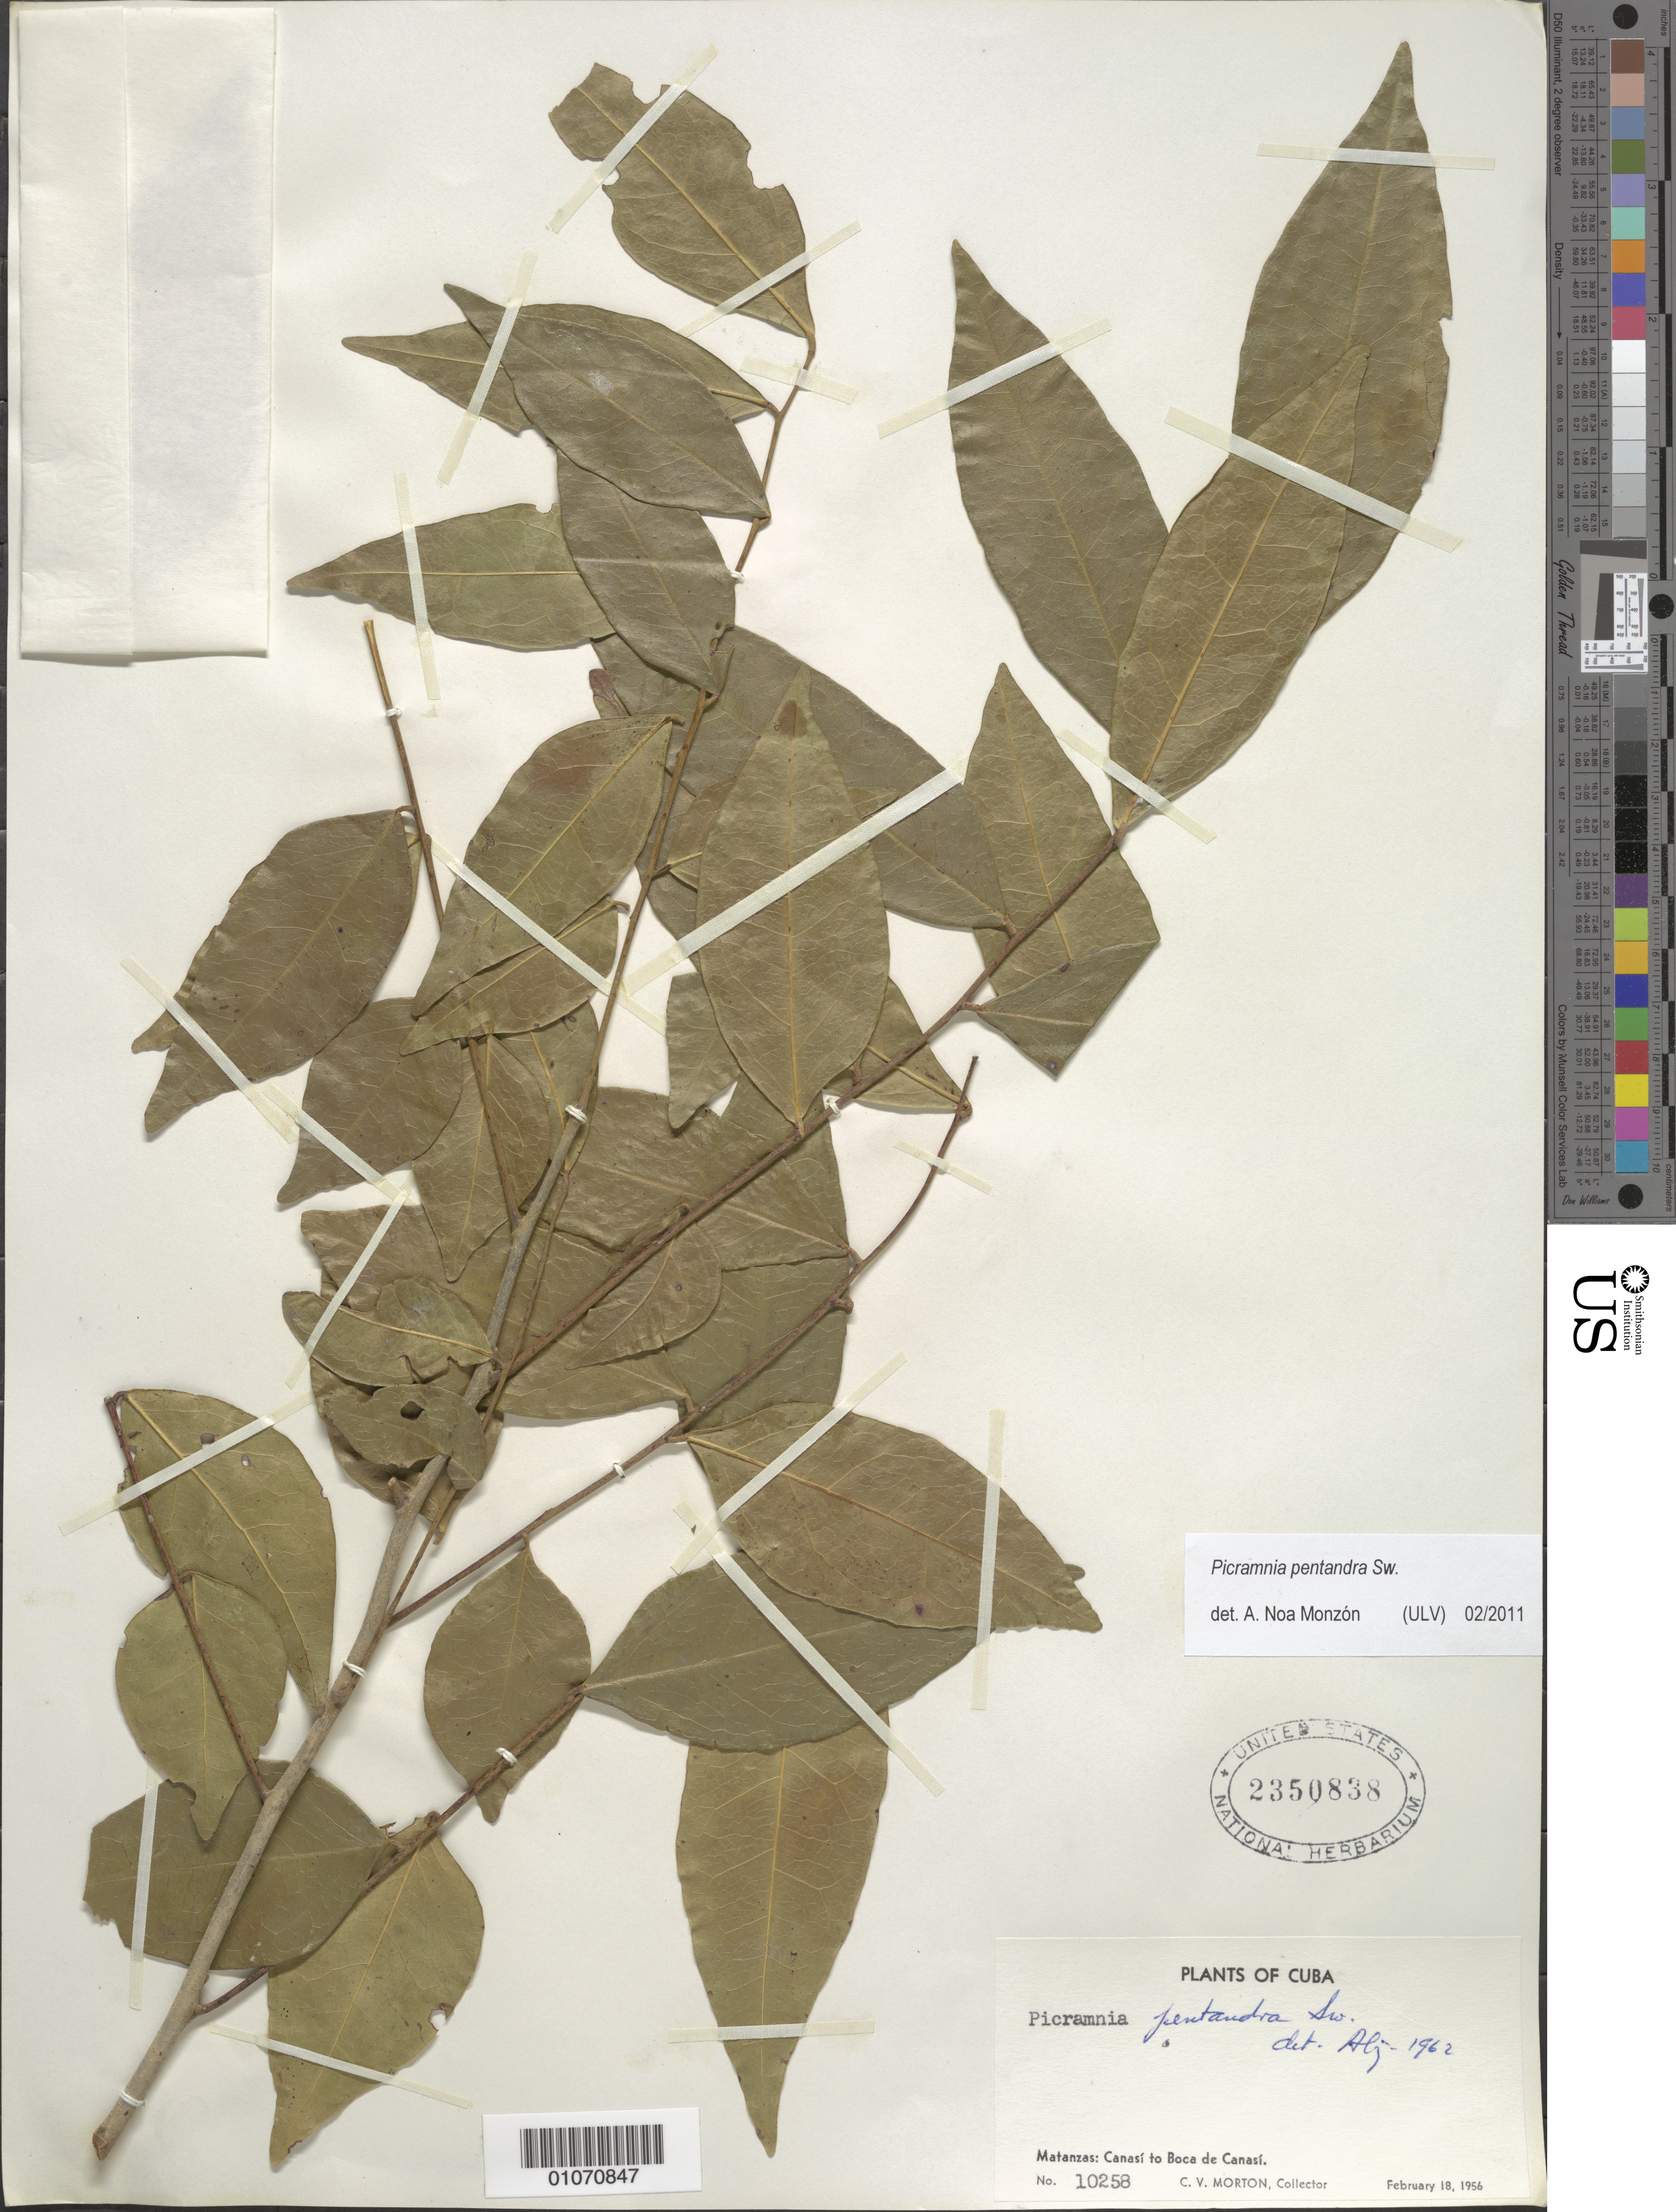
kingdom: Plantae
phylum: Tracheophyta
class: Magnoliopsida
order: Picramniales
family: Picramniaceae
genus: Picramnia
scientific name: Picramnia pentandra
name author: Sw.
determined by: Noa Monzón, A.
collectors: C. V. Morton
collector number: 10258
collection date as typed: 18 Feb 1956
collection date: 1956-02-18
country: Cuba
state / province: Matanzas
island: Cuba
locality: Canasí to Boca de Canasí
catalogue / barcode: US 2350838